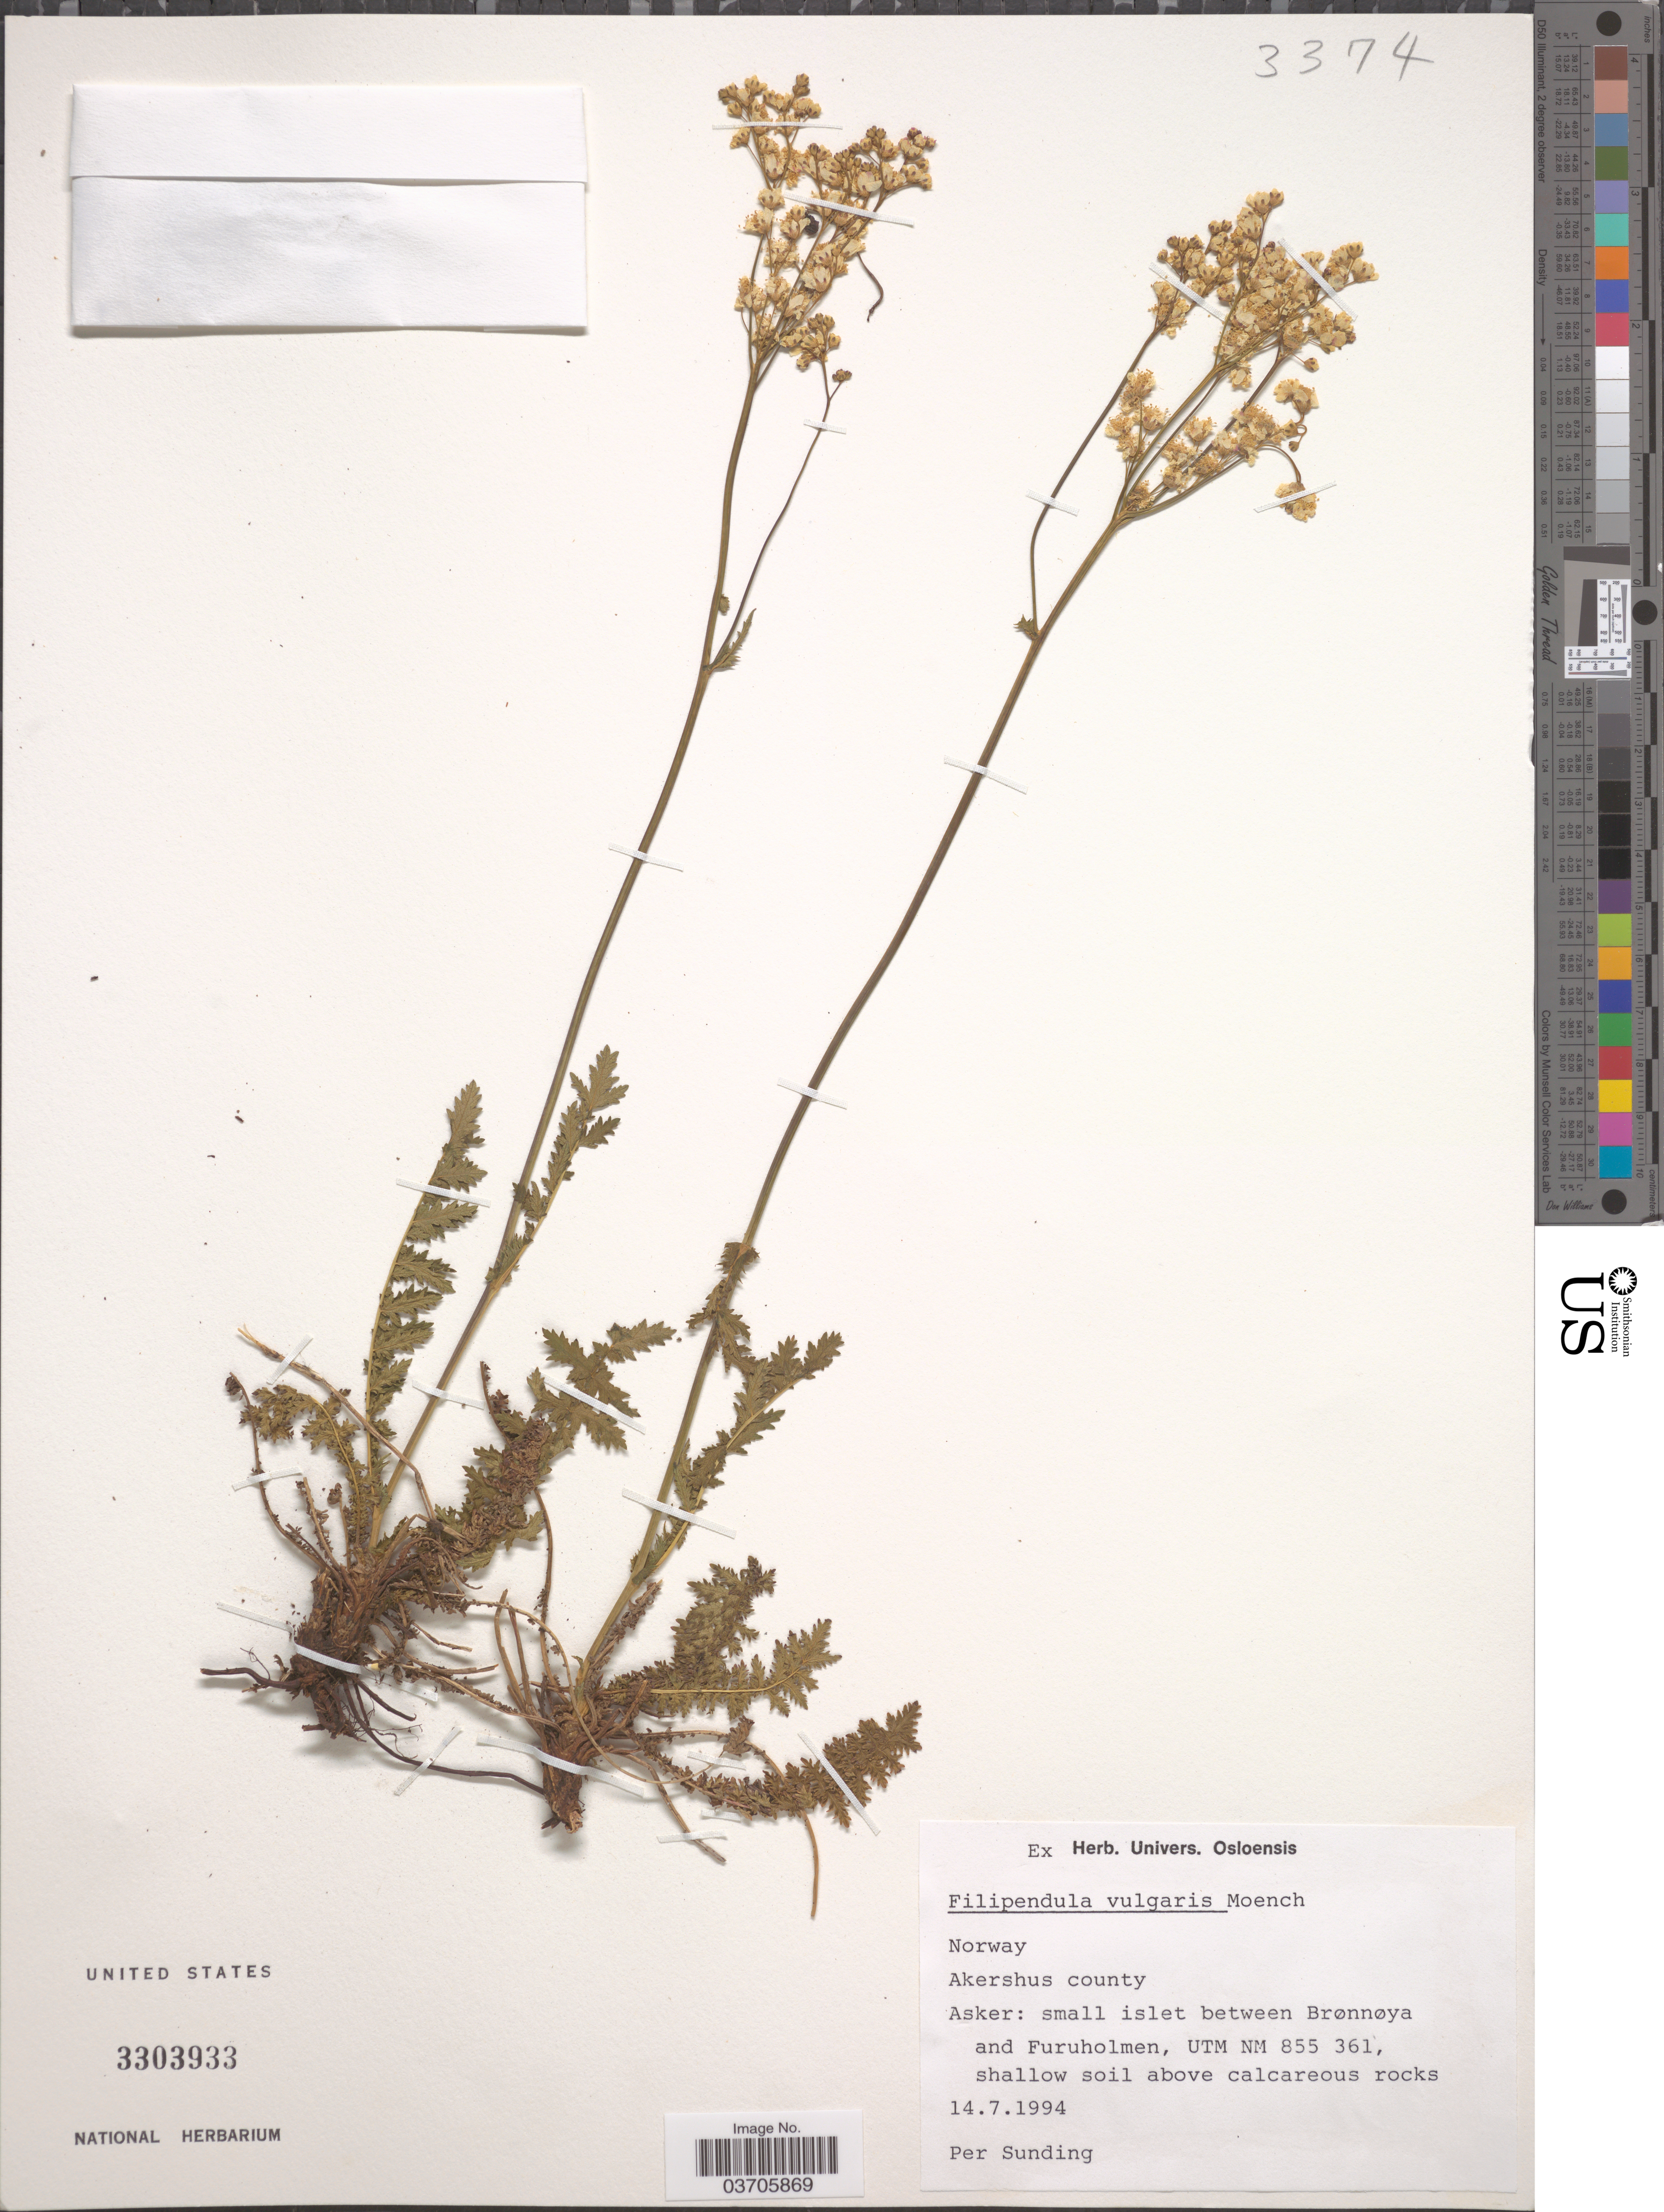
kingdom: Plantae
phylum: Tracheophyta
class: Magnoliopsida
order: Rosales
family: Rosaceae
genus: Filipendula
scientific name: Filipendula vulgaris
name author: Moench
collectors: P. O. Sunding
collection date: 1994-07-14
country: Norway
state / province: Akershus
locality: Akershus county. Asker: small islet between Brønnøya and Furuholmen, UTM NM 855 361.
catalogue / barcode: US 3303933